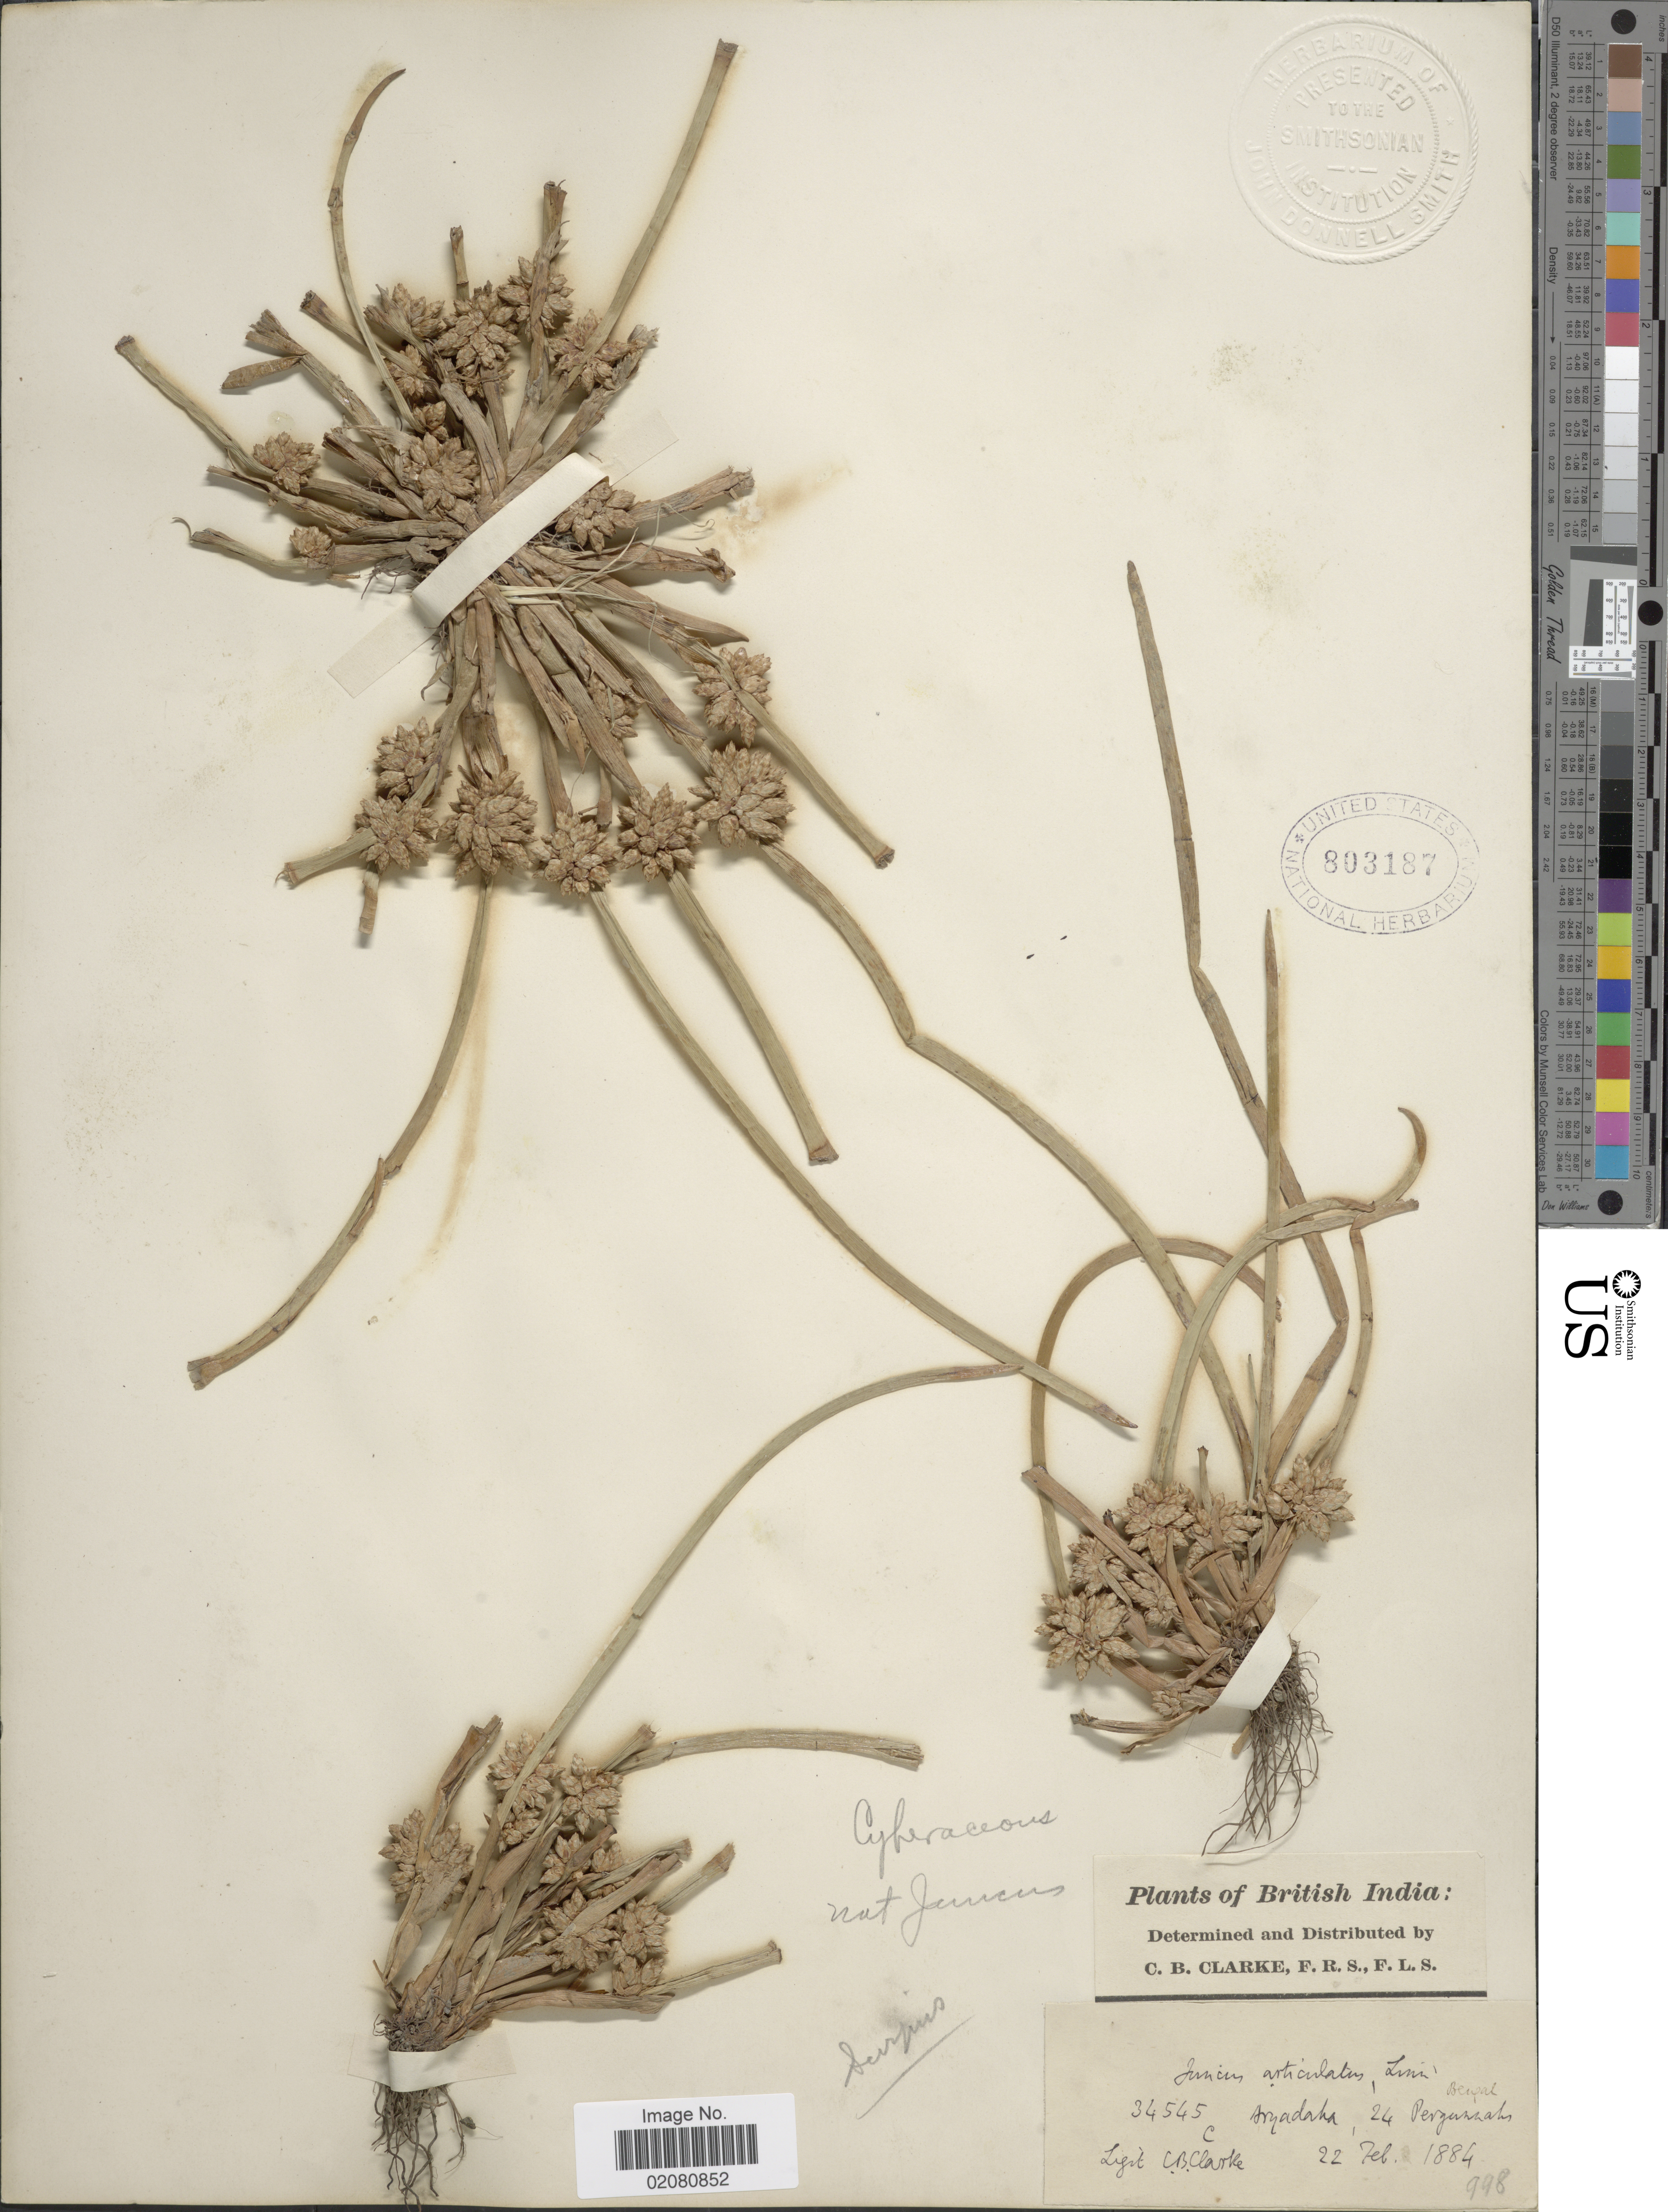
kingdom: Plantae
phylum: Tracheophyta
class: Liliopsida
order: Poales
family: Cyperaceae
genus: Schoenoplectus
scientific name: Schoenoplectus articulatus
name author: (L.) Palla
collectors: C. B. Clarke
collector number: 34545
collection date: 1884-02-22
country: Bangladesh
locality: British India. Dryadaka, 24 [illegible text]. Bengal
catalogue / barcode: US 803187